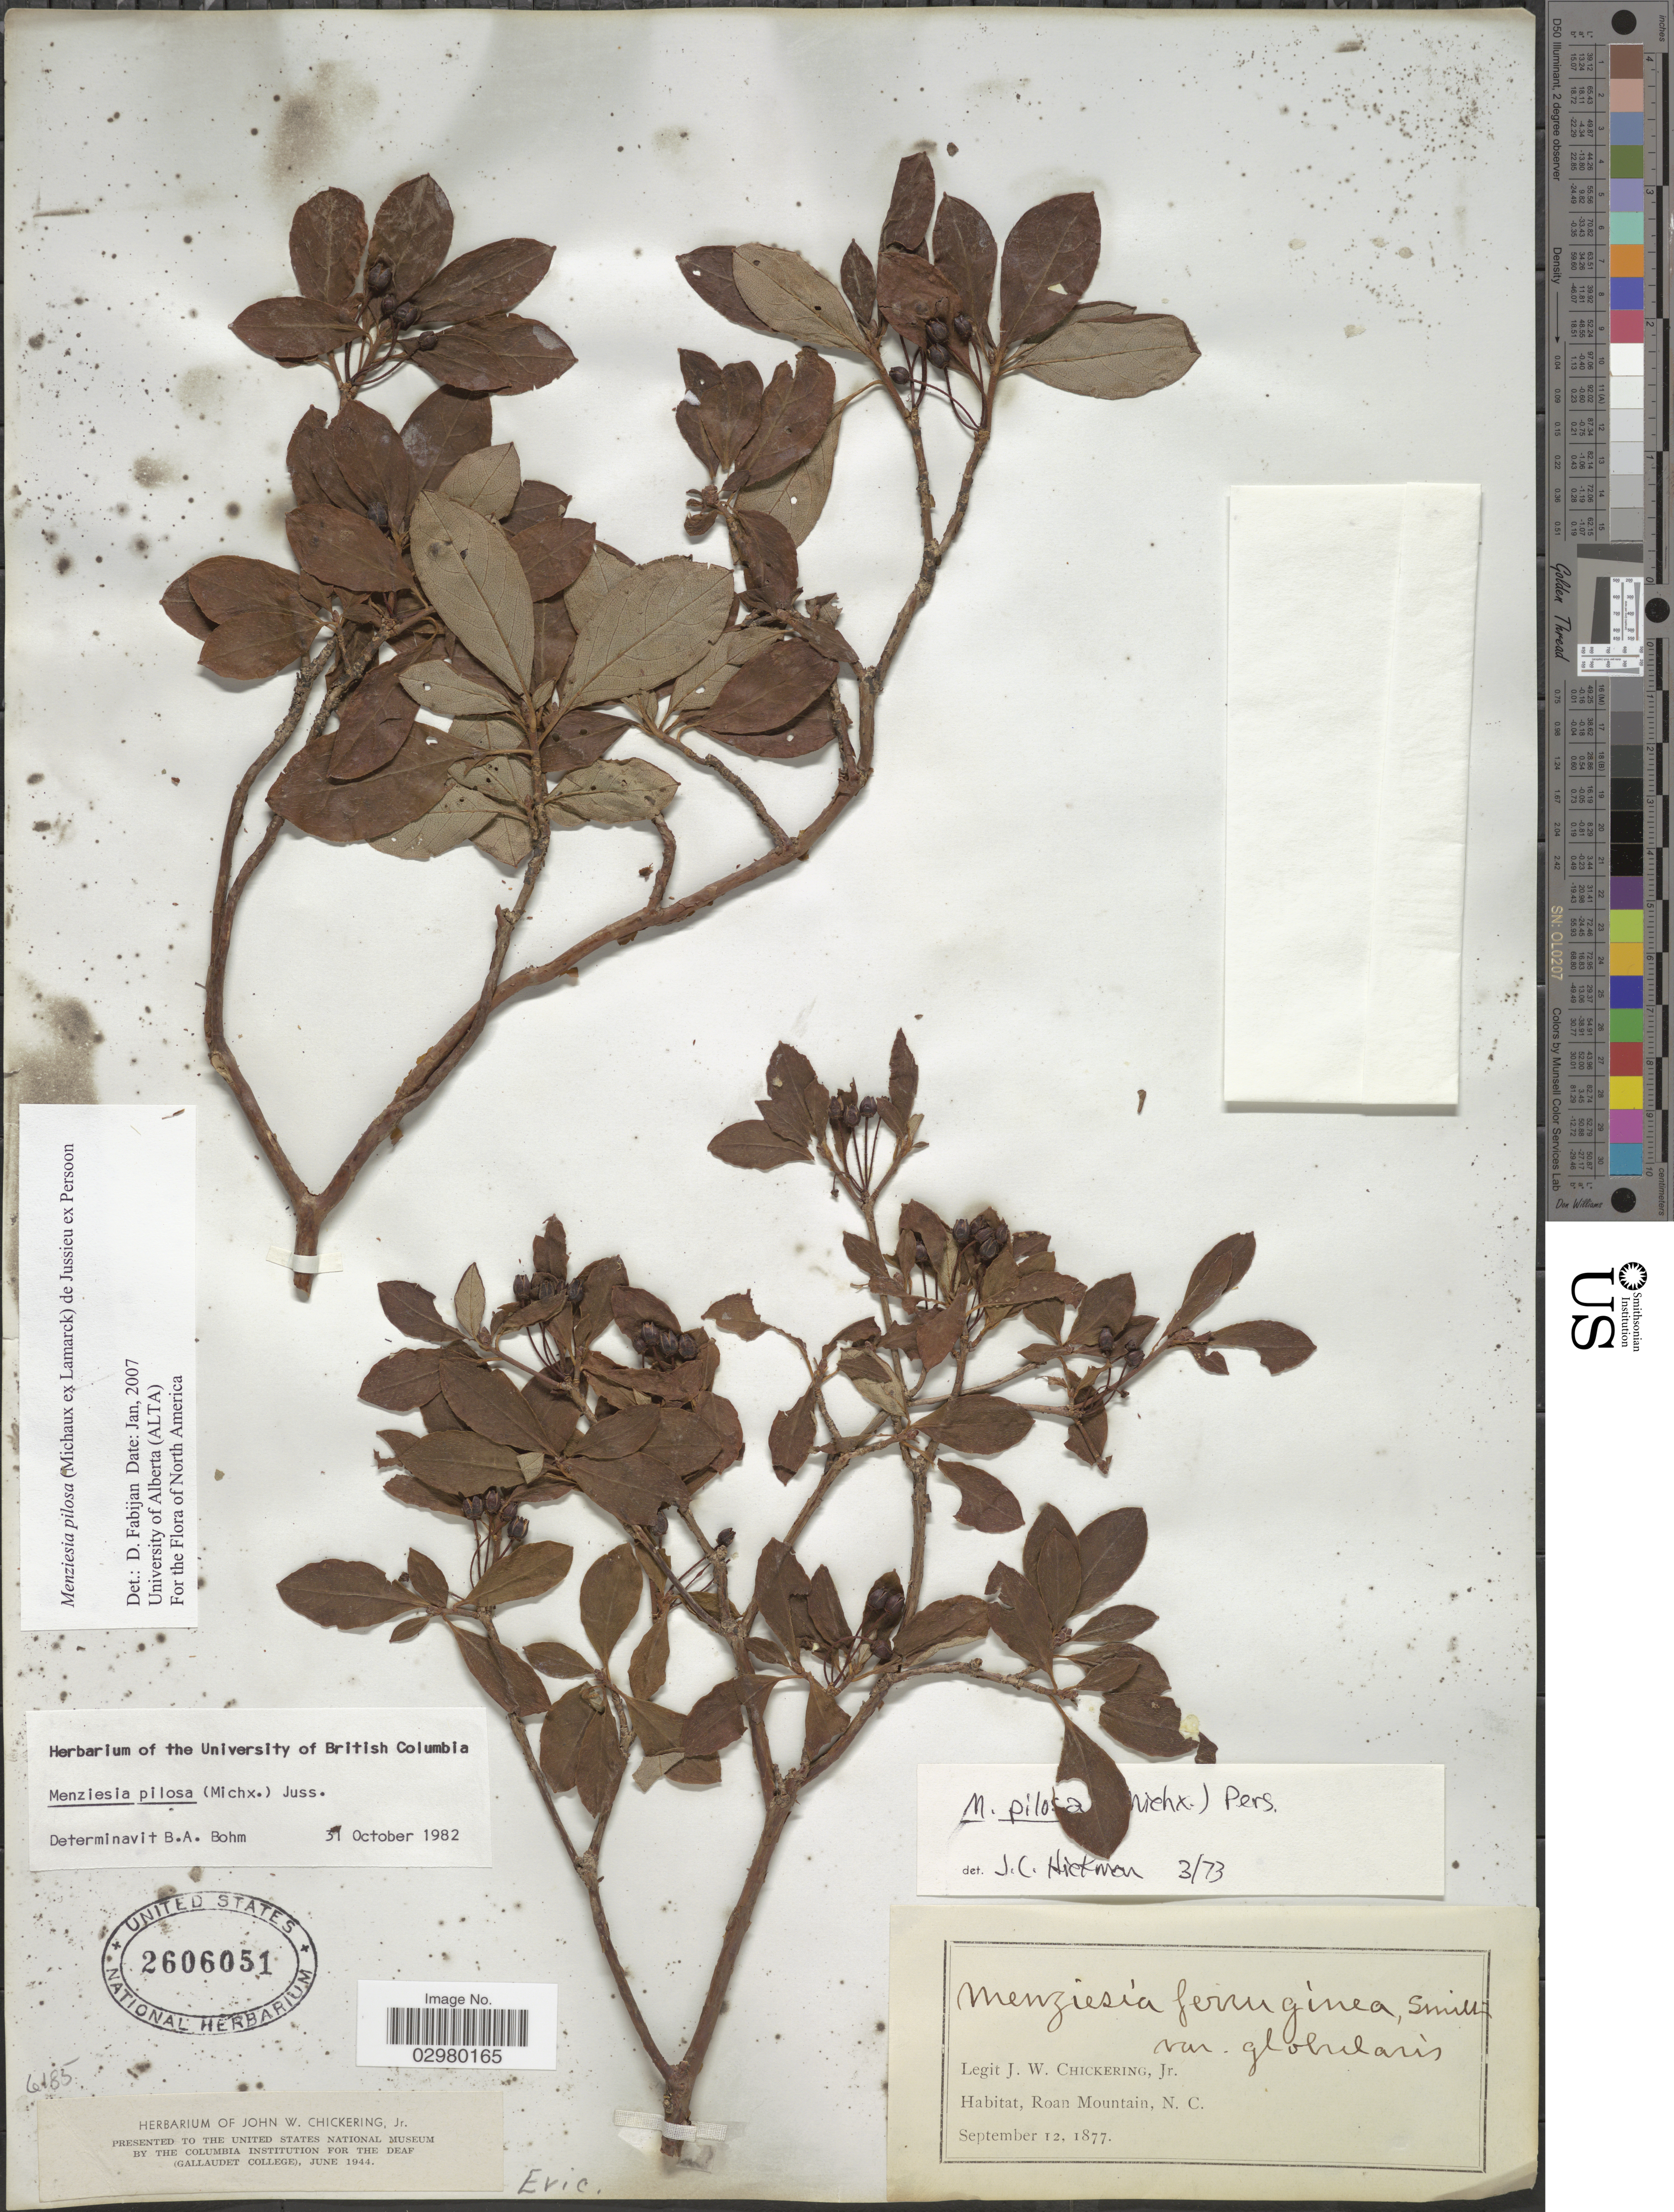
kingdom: Plantae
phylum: Tracheophyta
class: Magnoliopsida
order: Ericales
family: Ericaceae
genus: Menziesia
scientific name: Menziesia pilosa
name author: (Michx.) Juss.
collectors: J. W. Chickering Jr.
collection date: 1877-09-12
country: United States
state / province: North Carolina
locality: Roan Mountain.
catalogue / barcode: US 2606051